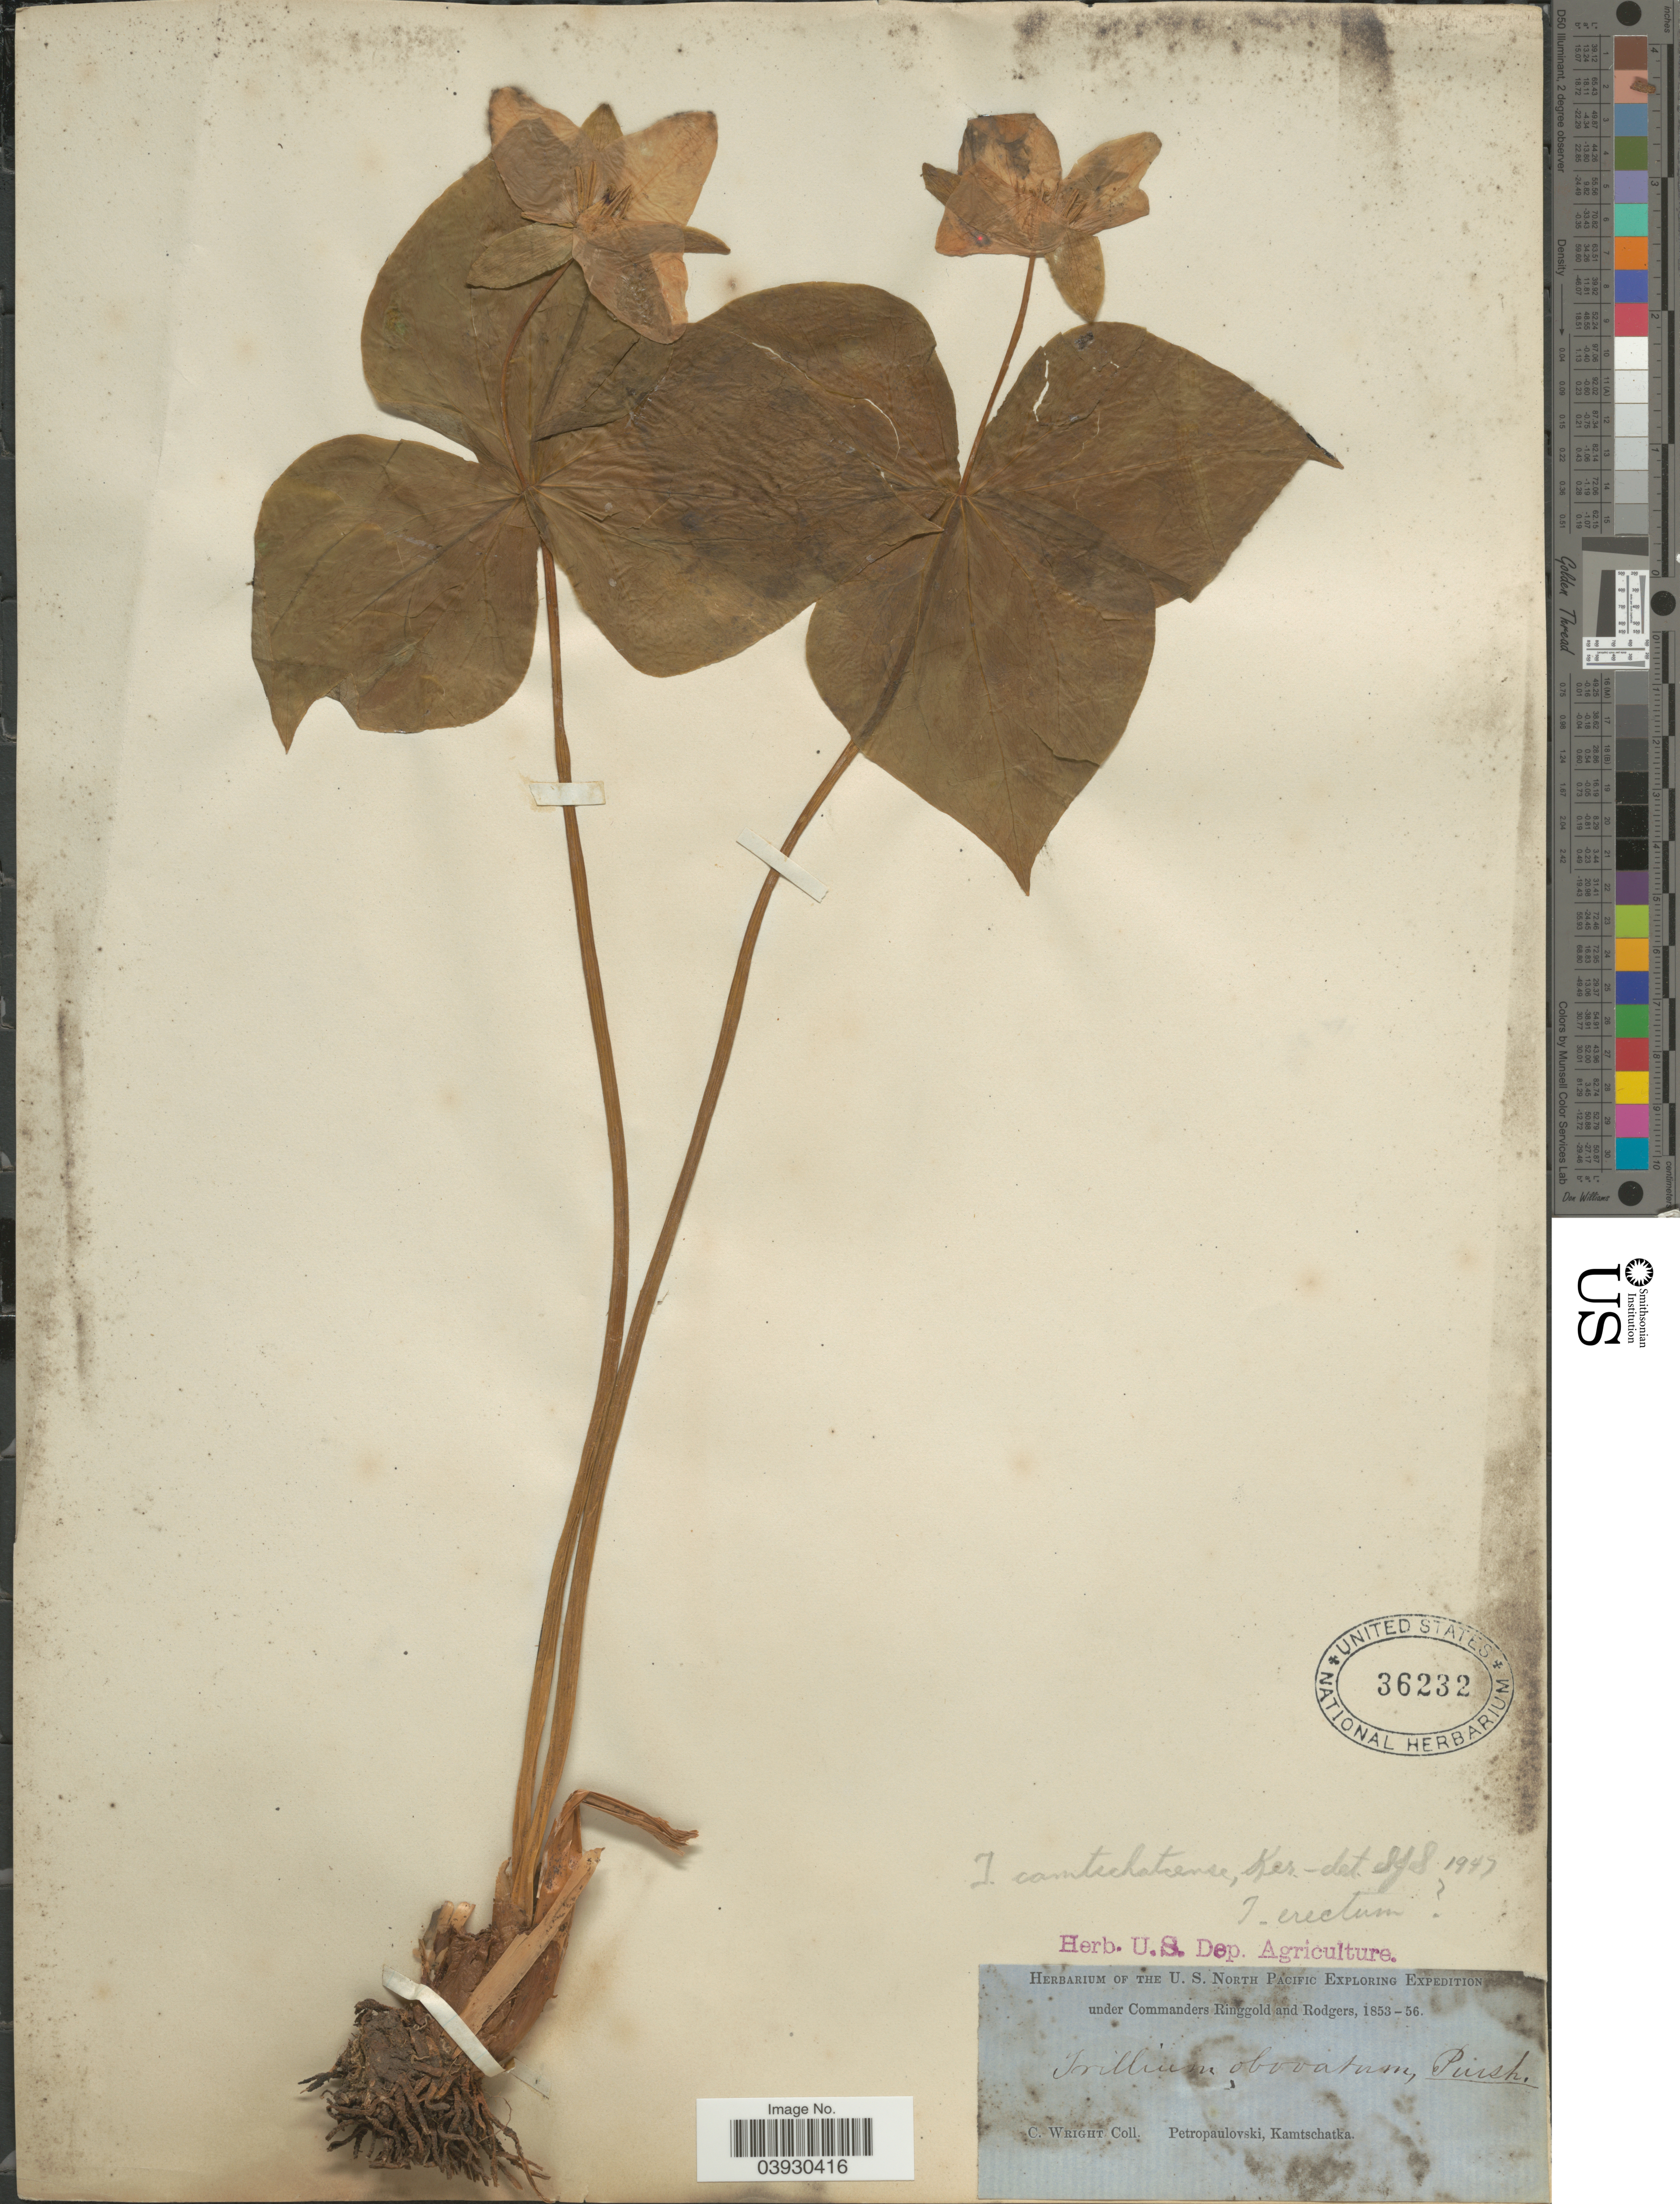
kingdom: Plantae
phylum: Tracheophyta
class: Liliopsida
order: Liliales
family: Melanthiaceae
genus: Trillium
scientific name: Trillium camschatcense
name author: Ker Gawl.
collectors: C. Wright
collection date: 1853/1856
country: Russian Federation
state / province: Kamchatka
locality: Petropaulovski, Kamtschatka.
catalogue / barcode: US 36232